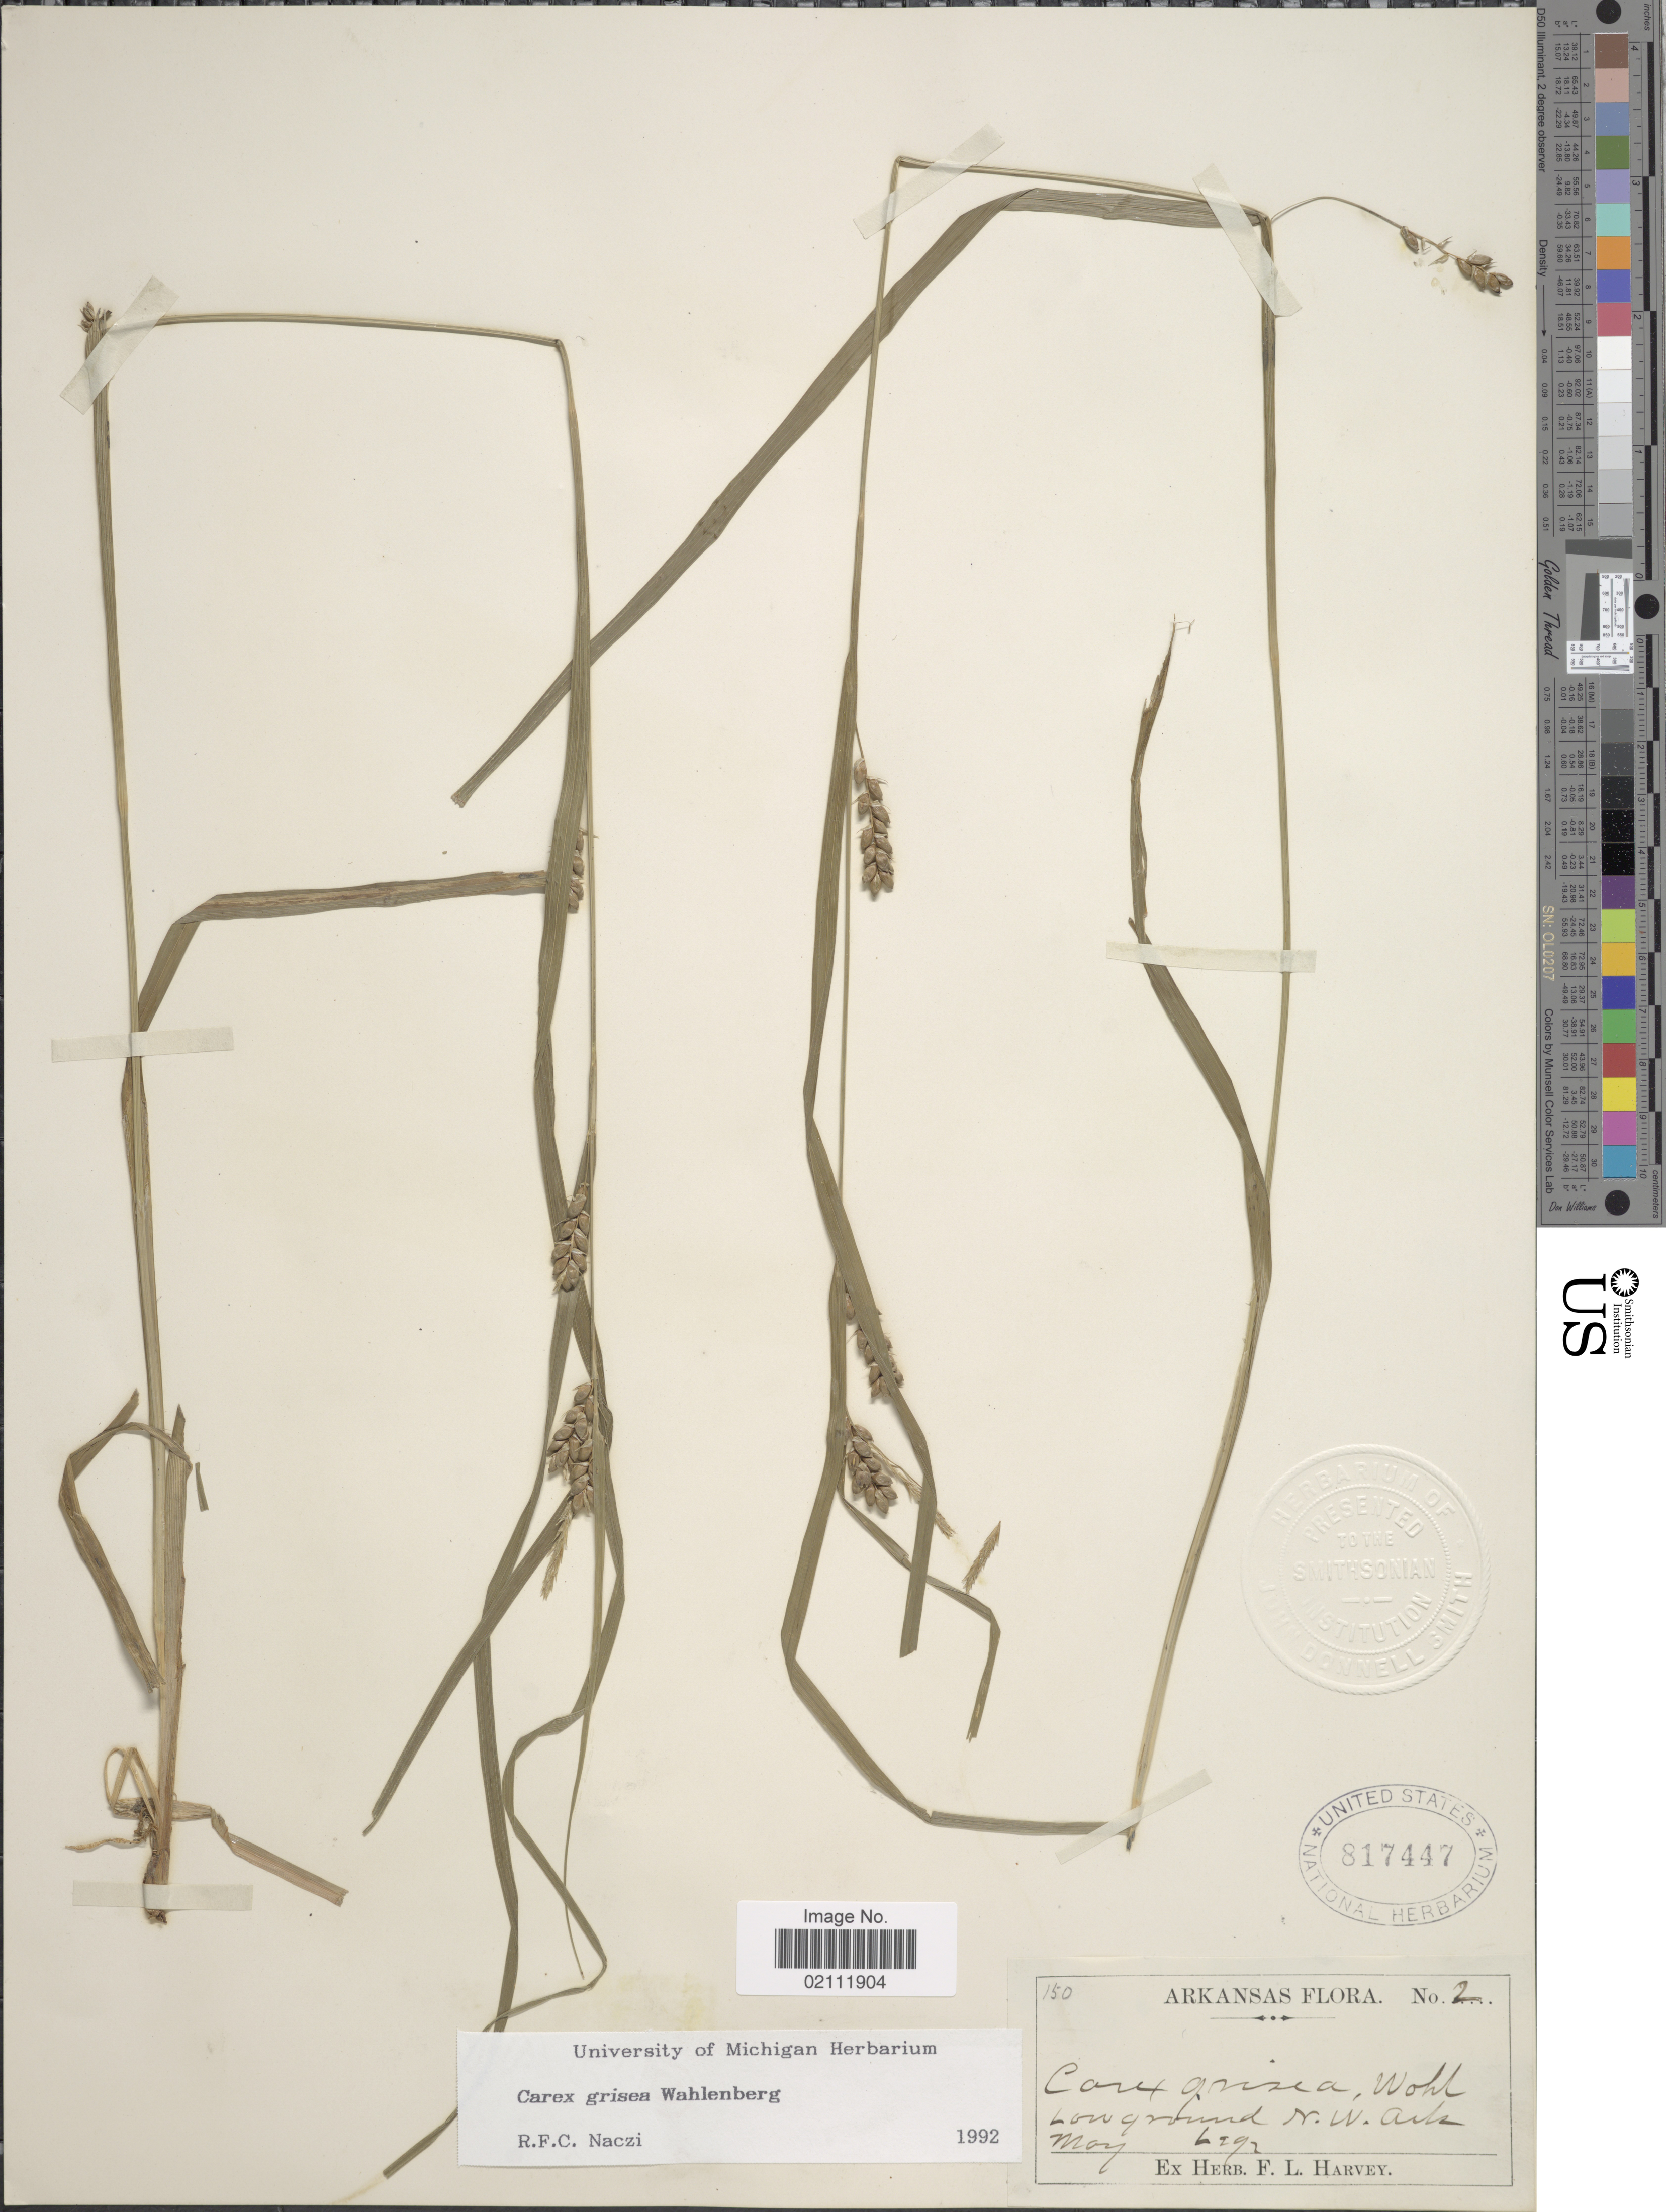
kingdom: Plantae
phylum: Tracheophyta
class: Liliopsida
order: Poales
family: Cyperaceae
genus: Carex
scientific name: Carex grisea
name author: Wahlenb.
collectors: F. L. Harvey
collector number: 6292/2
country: United States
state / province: Arkansas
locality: Low ground N.W. Ark.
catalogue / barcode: US 817447